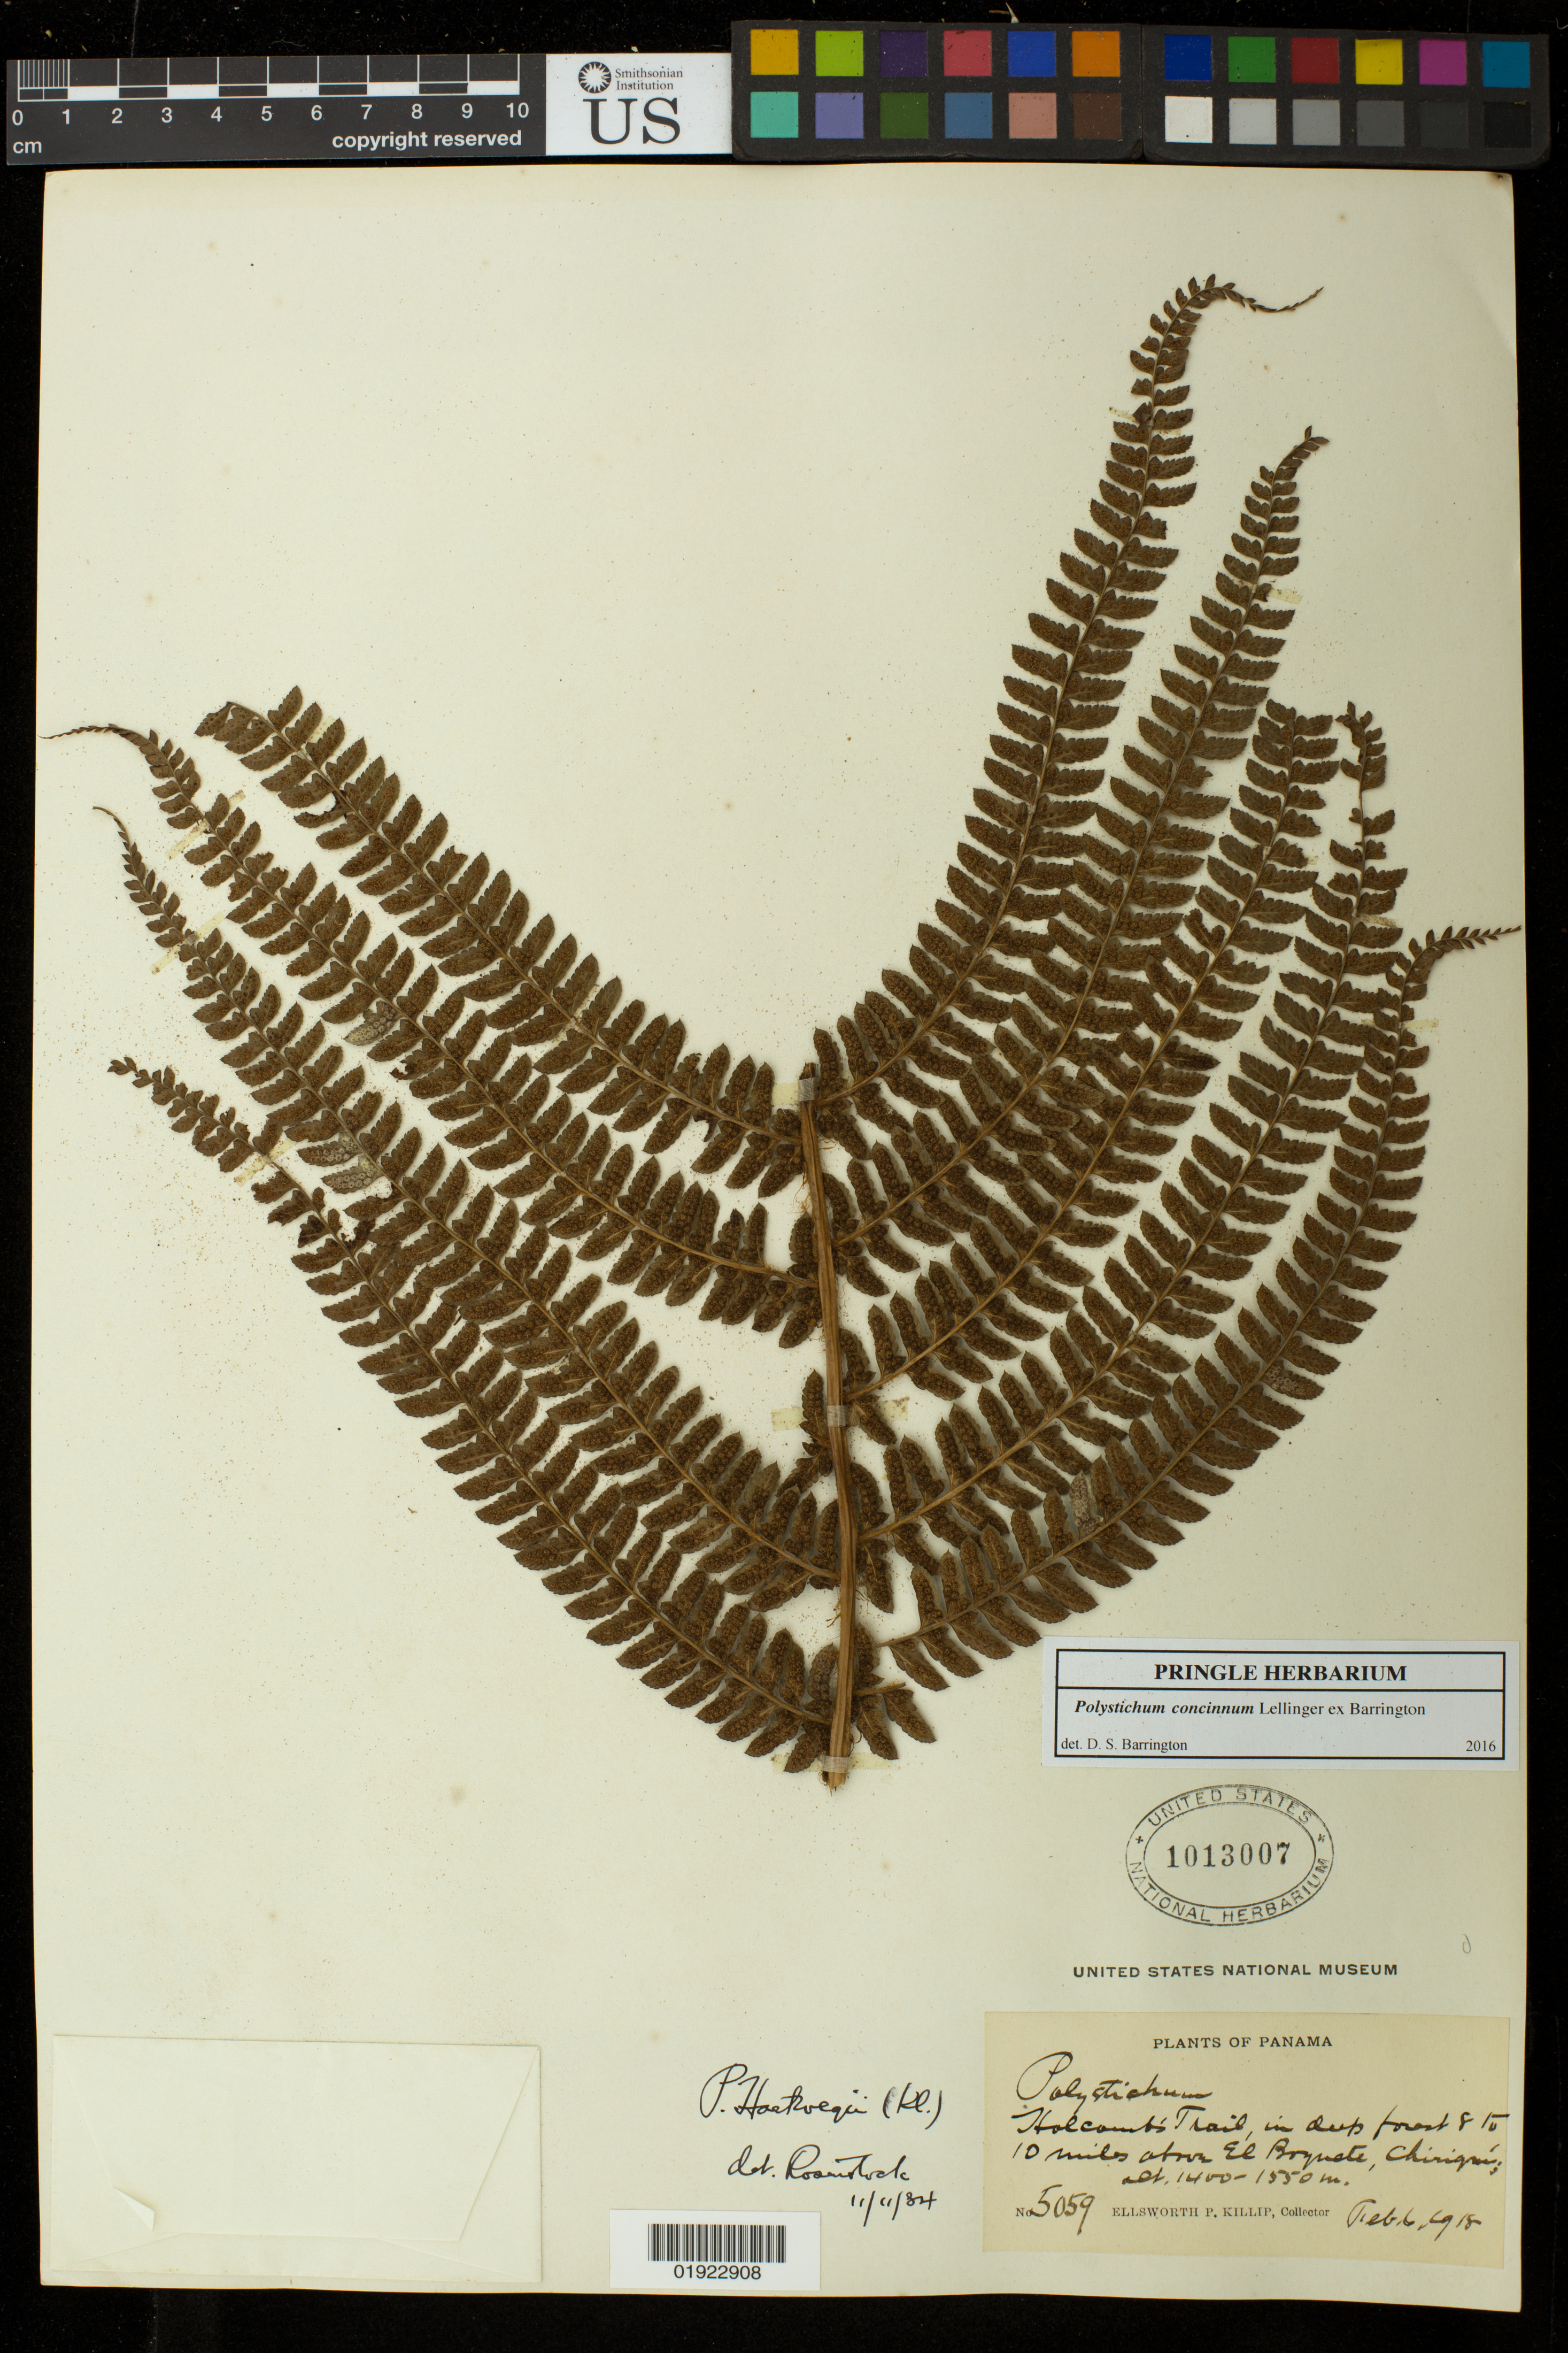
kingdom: Plantae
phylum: Tracheophyta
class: Polypodiopsida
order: Polypodiales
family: Dryopteridaceae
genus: Polystichum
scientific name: Polystichum concinnum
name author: Lellinger ex Barrington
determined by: Barrington, D. S., Curator (VT), University of Vermont (UNITED STATES)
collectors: E. P. Killip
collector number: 5059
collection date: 1918-02-06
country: Panama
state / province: Chiriqui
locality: Holocomb's Trail, in deep forest 8 to 10 miles above El Boquete.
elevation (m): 1550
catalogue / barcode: US 1013007